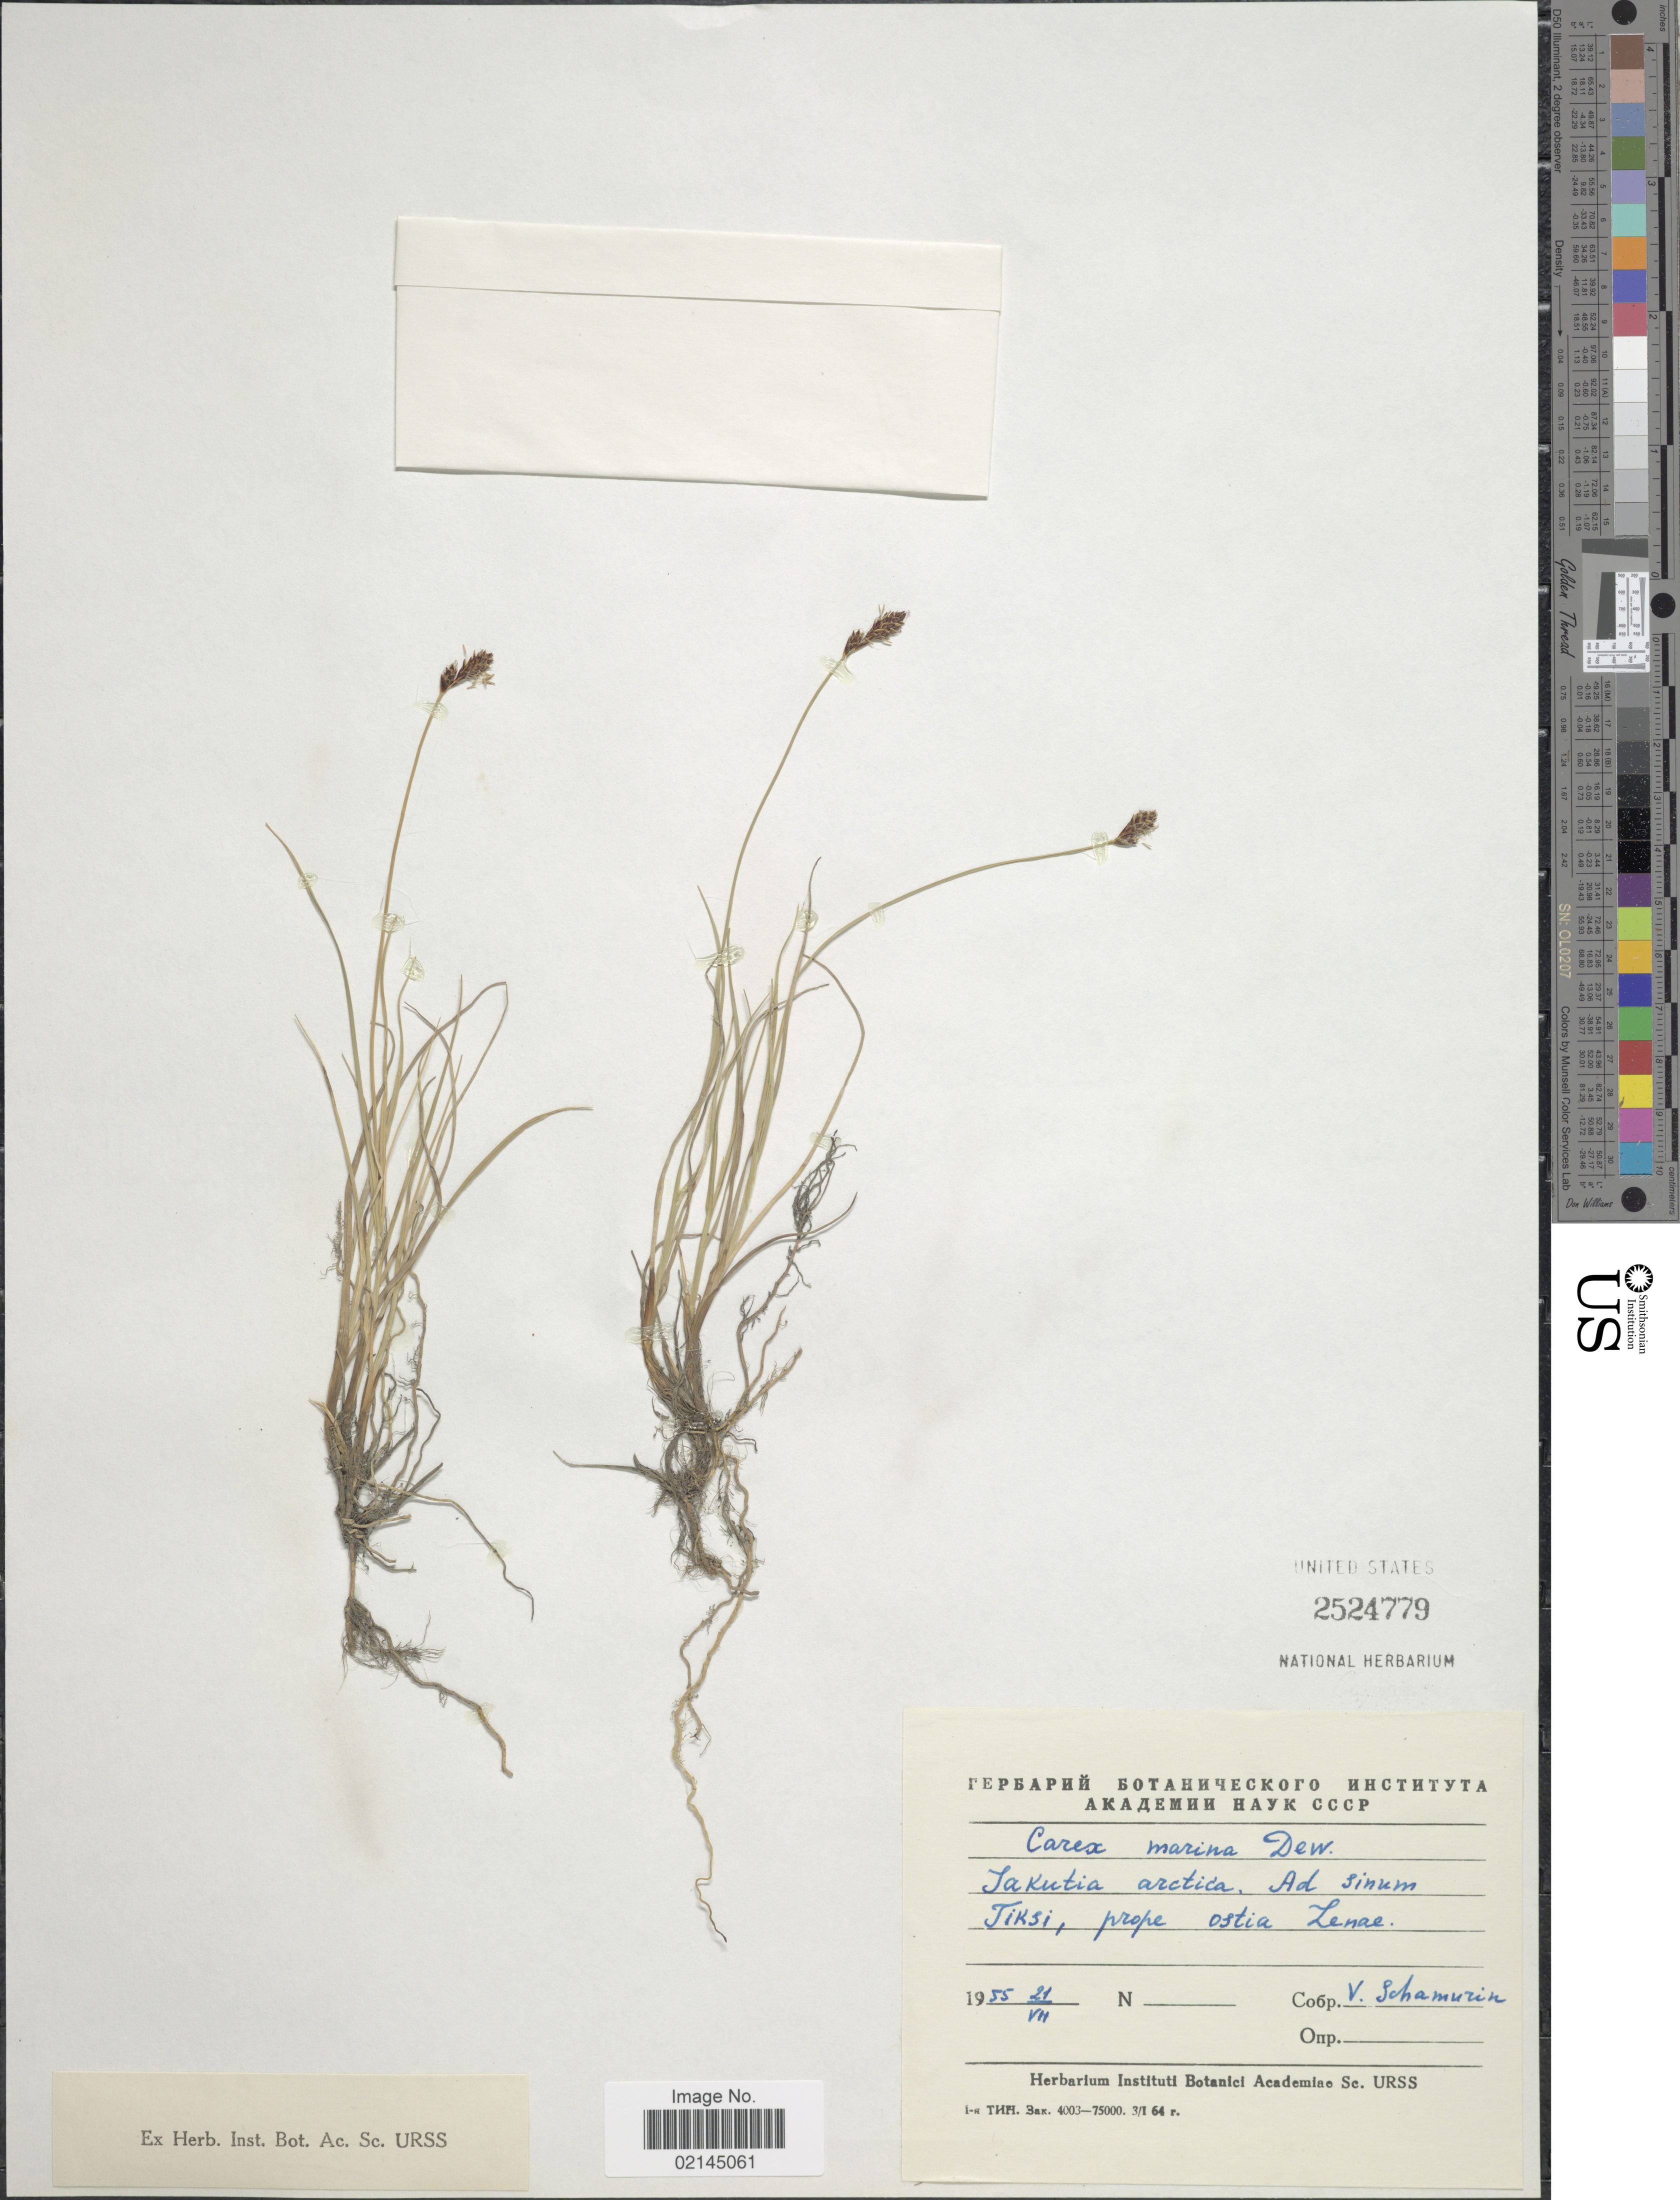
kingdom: Plantae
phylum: Tracheophyta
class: Liliopsida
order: Poales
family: Cyperaceae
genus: Carex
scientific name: Carex marina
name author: Dewey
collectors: V. Schamurin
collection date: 1955-07-21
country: Russian Federation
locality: Sakutia arctica, ad Sinum Tiksi, prope ostia Lenae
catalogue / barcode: US 2524779